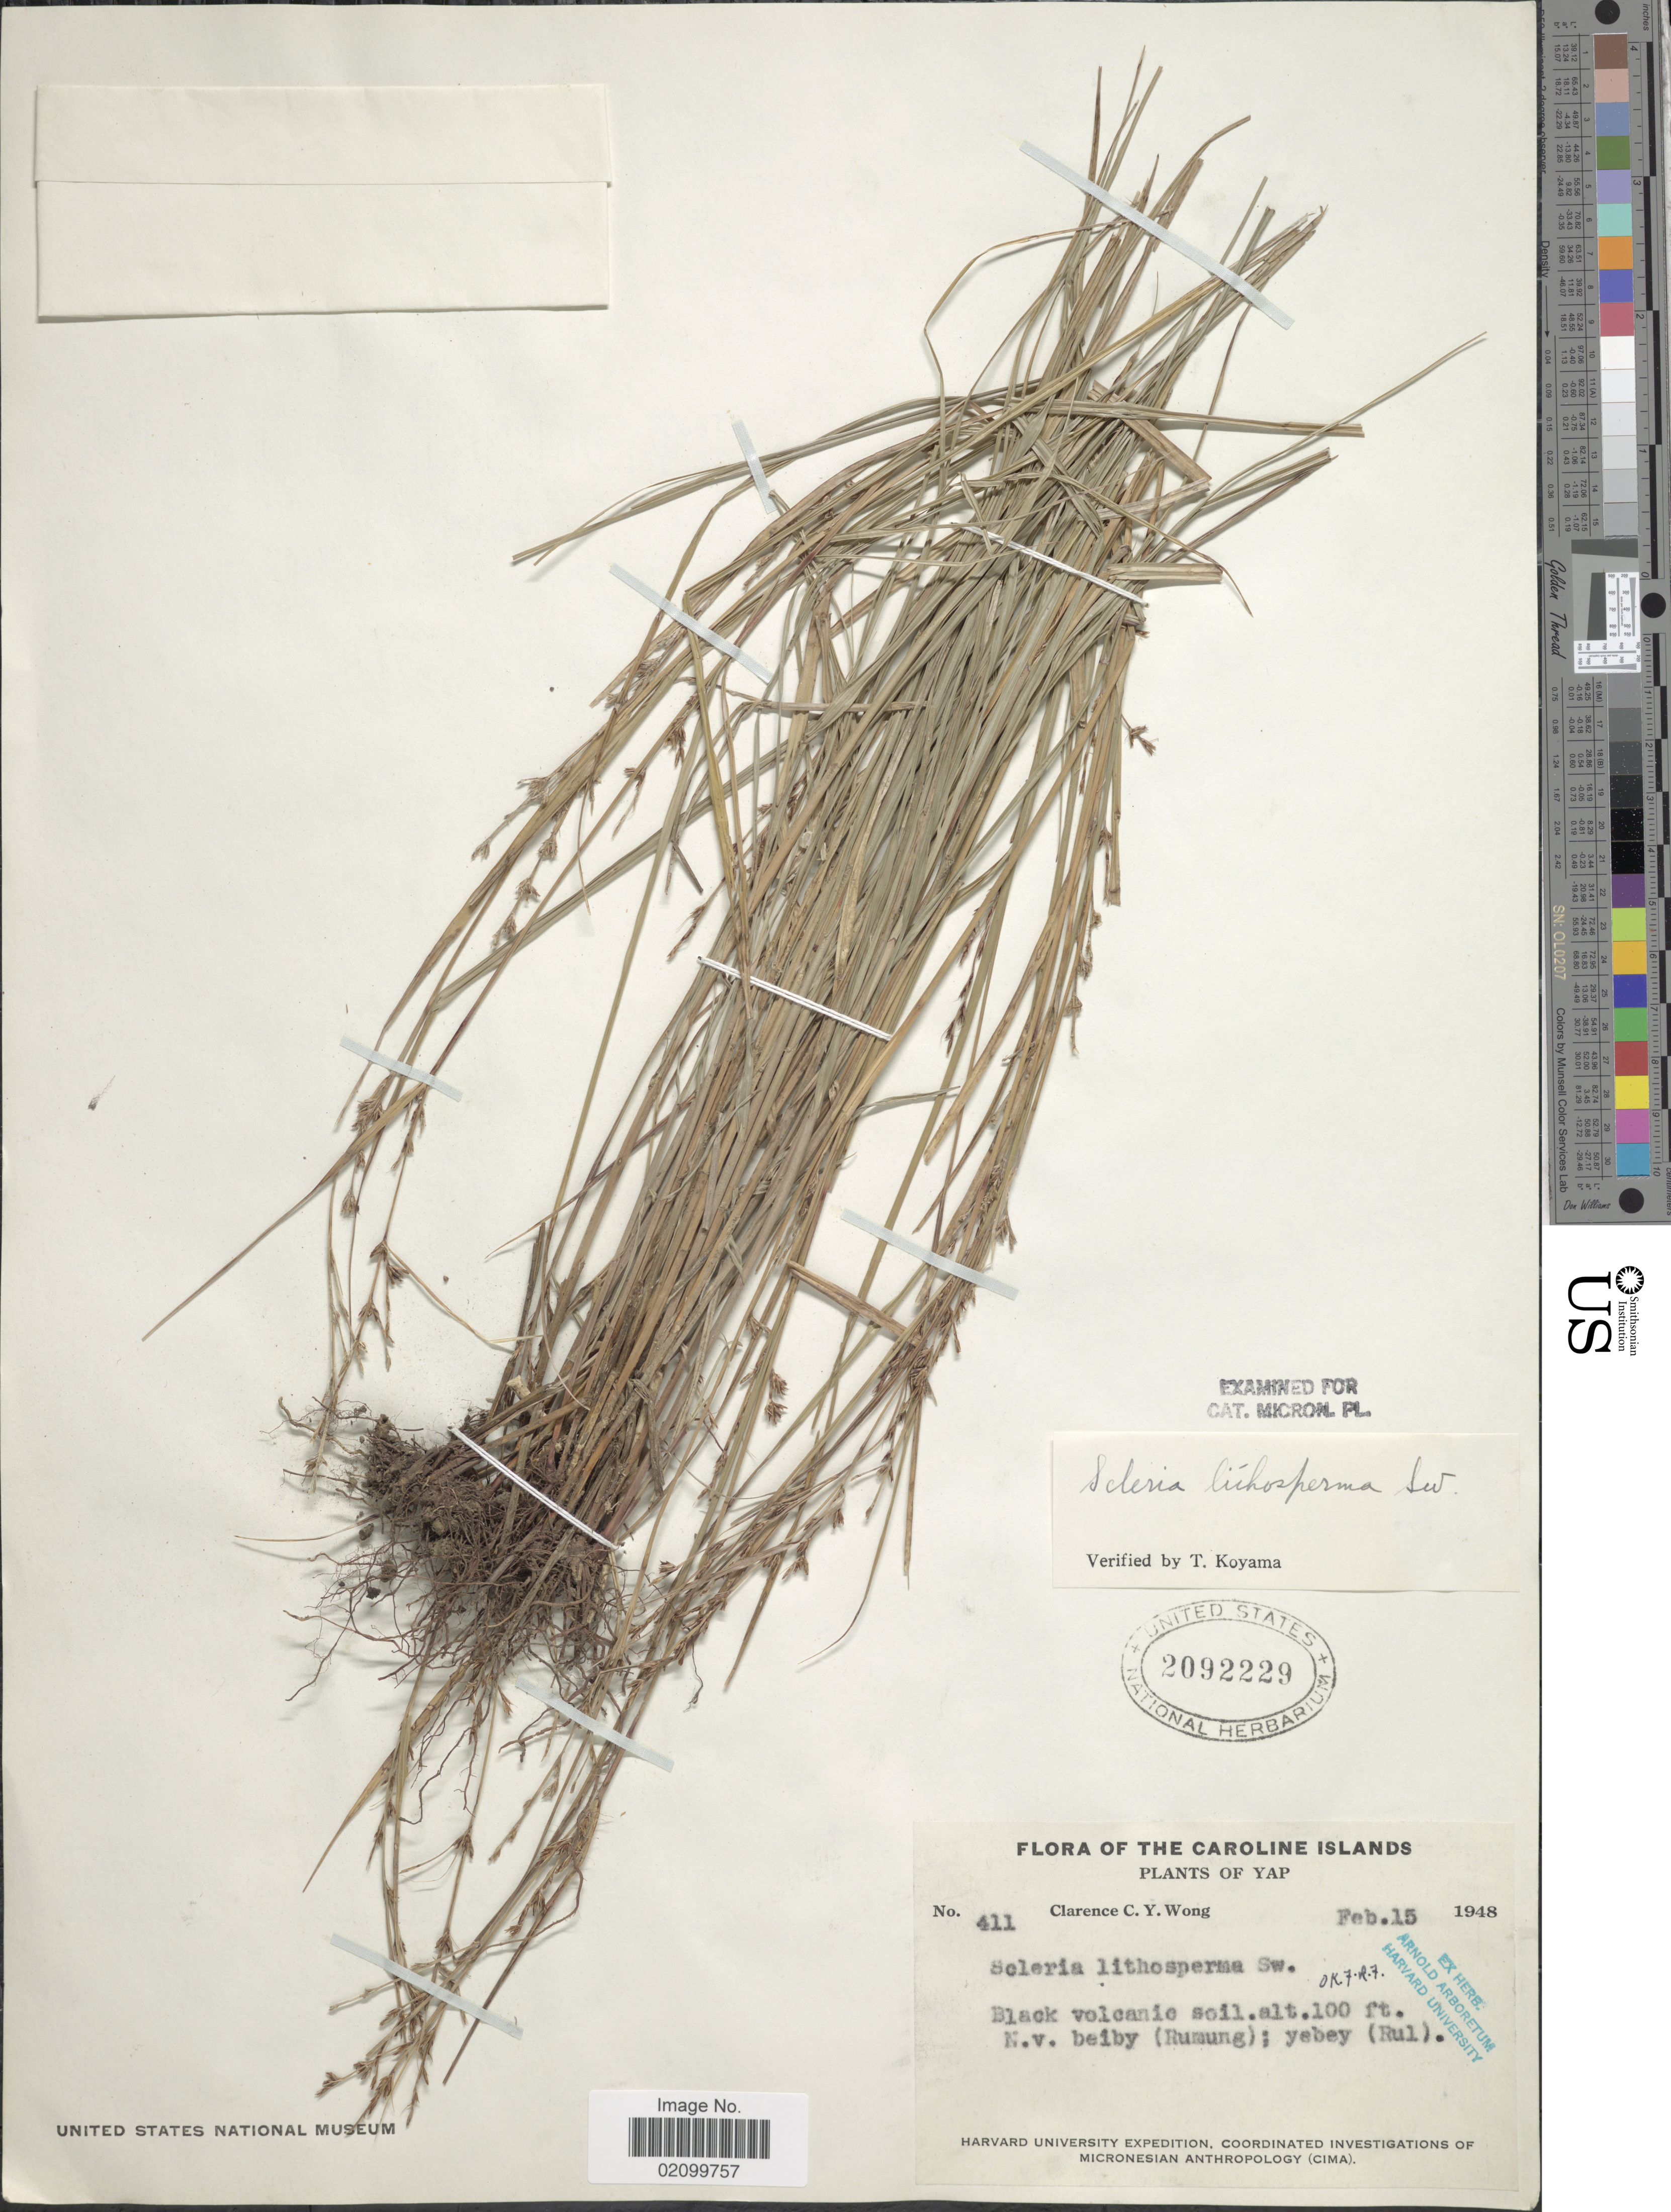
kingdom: Plantae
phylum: Tracheophyta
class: Liliopsida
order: Poales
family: Cyperaceae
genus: Scleria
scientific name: Scleria lithosperma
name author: (L.) Sw.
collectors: C. Wong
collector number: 411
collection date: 1948-02-15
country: Micronesia, Federated States of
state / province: Yap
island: Rumung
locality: Caroline Islands. Black volcanic soil. Rumung, Rul.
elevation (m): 30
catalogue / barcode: US 2092229